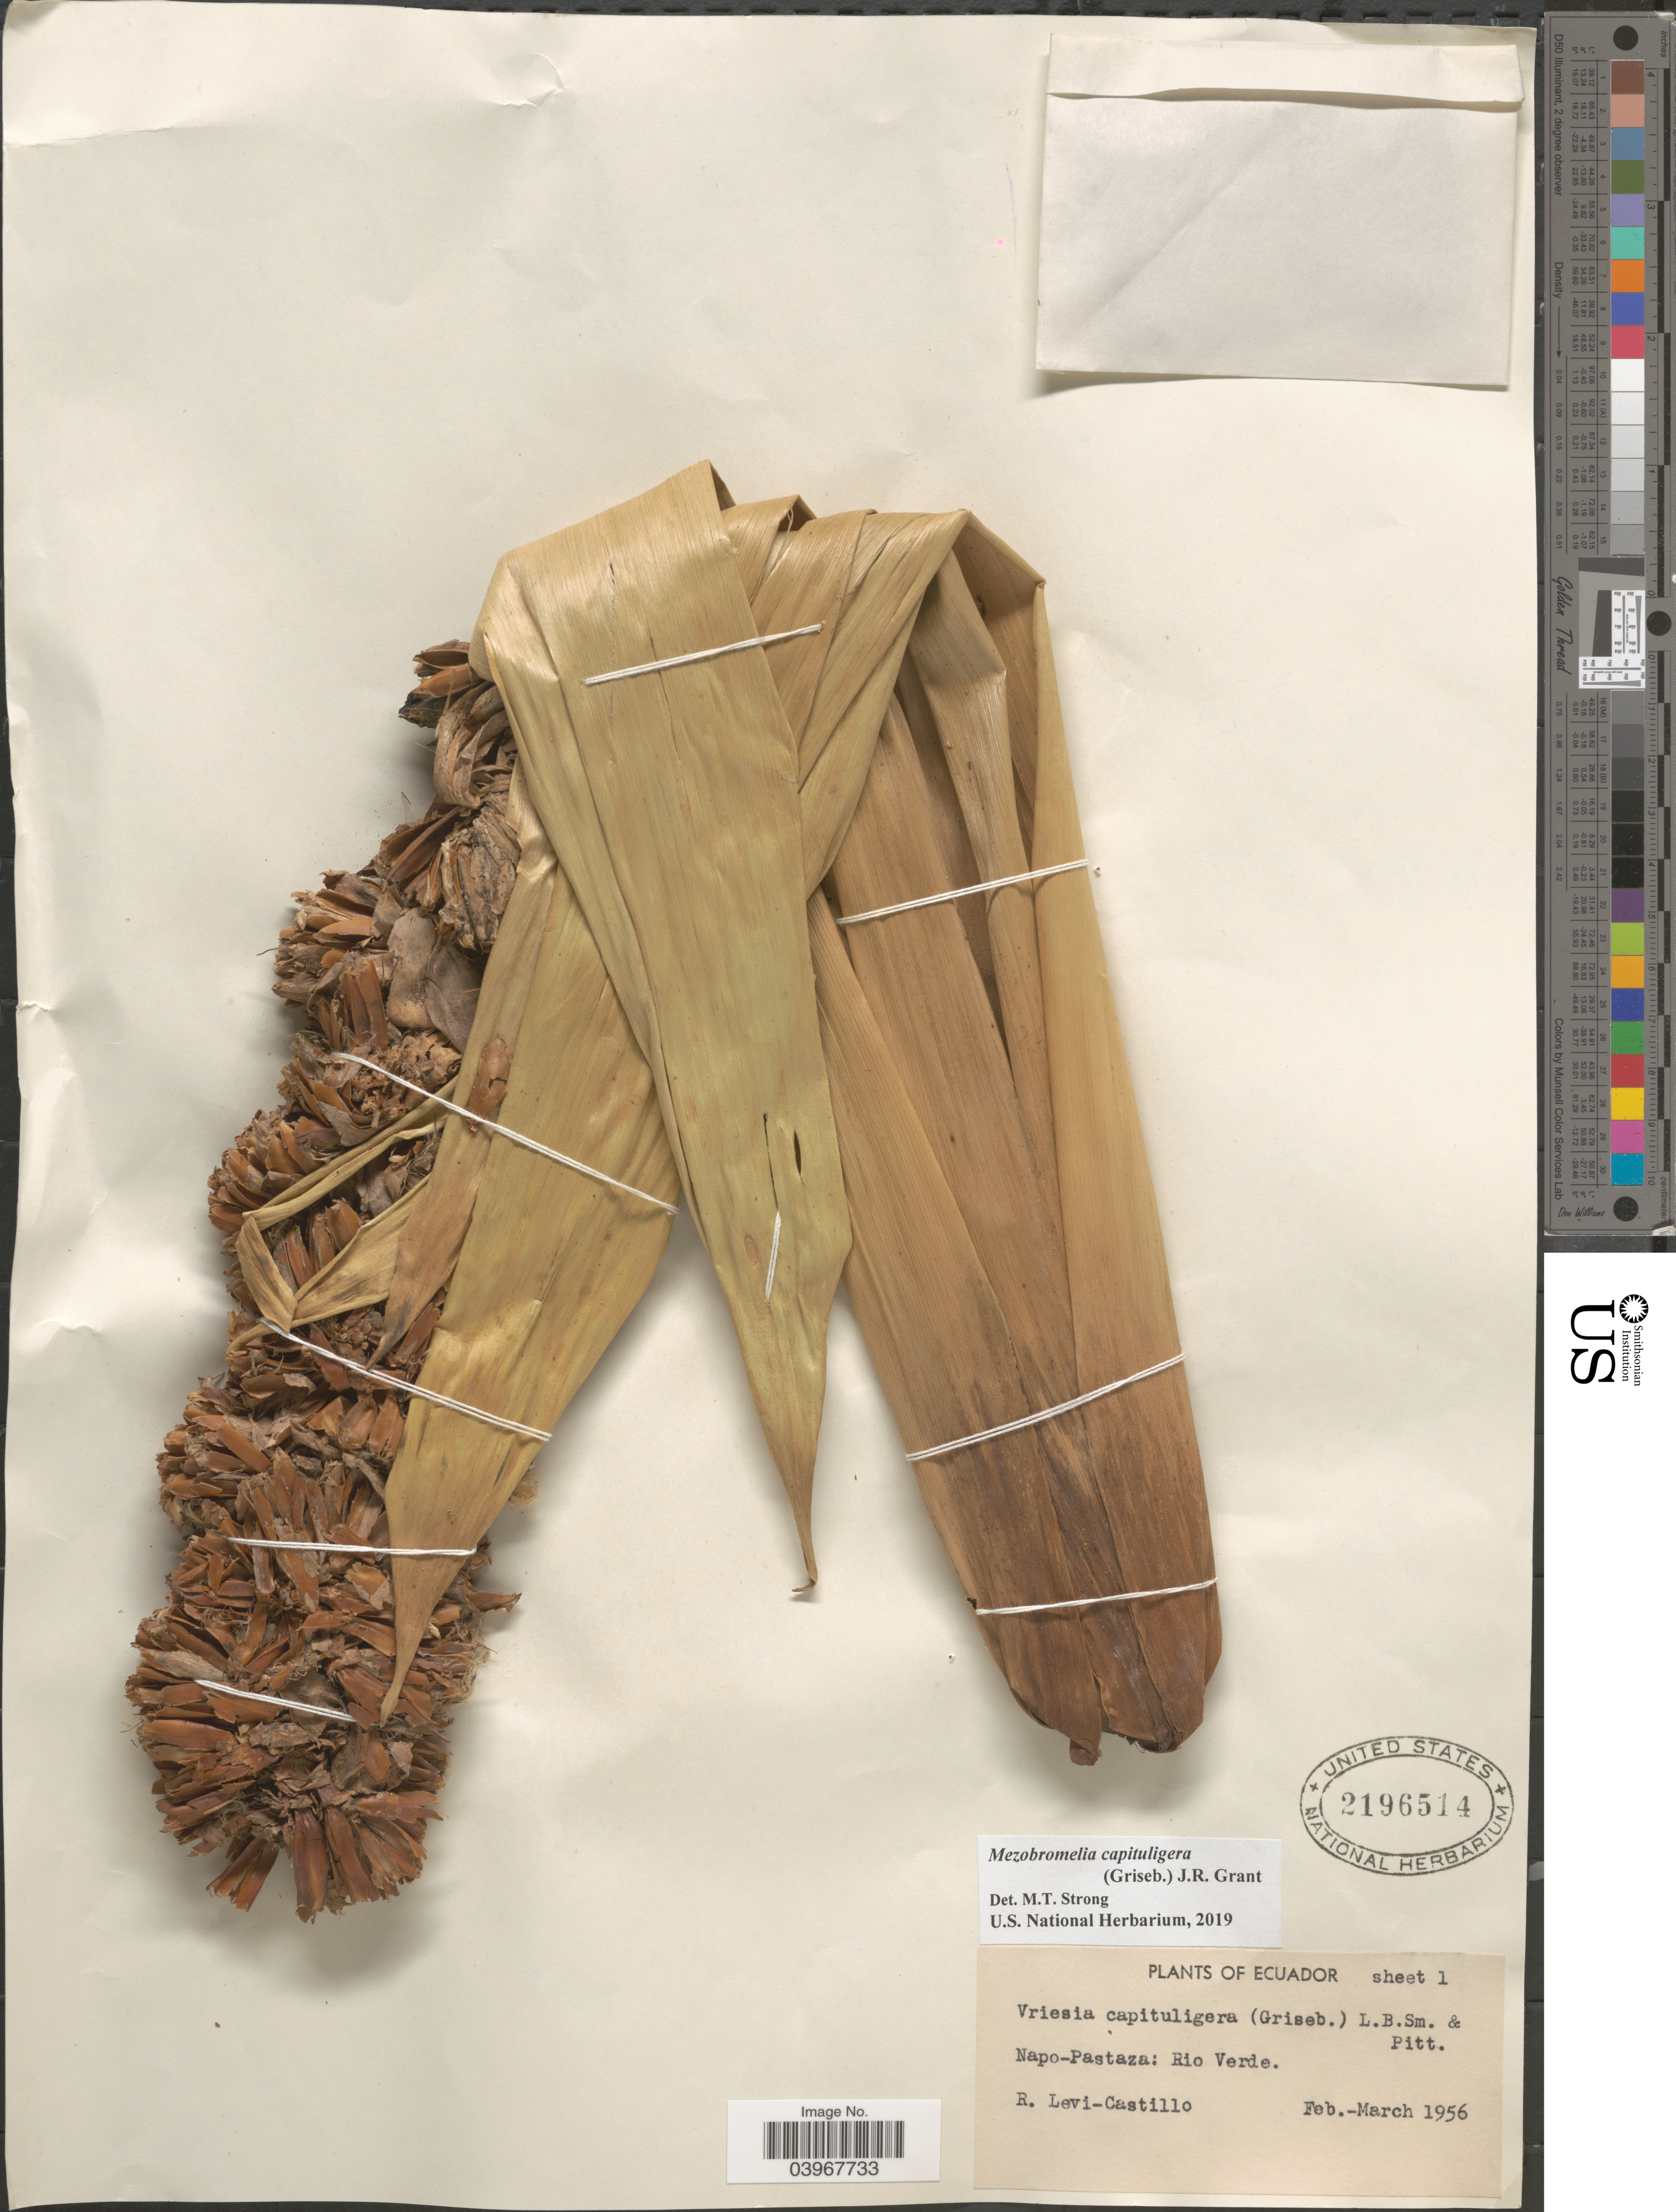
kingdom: Plantae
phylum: Tracheophyta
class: Liliopsida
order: Poales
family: Bromeliaceae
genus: Mezobromelia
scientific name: Mezobromelia capituligera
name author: (Griseb.) J.R. Grant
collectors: R. Levi-Castillo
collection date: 1956-02/1956-03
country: Ecuador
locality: Napo-Pastaza: Rio Verde.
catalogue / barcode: US 196514